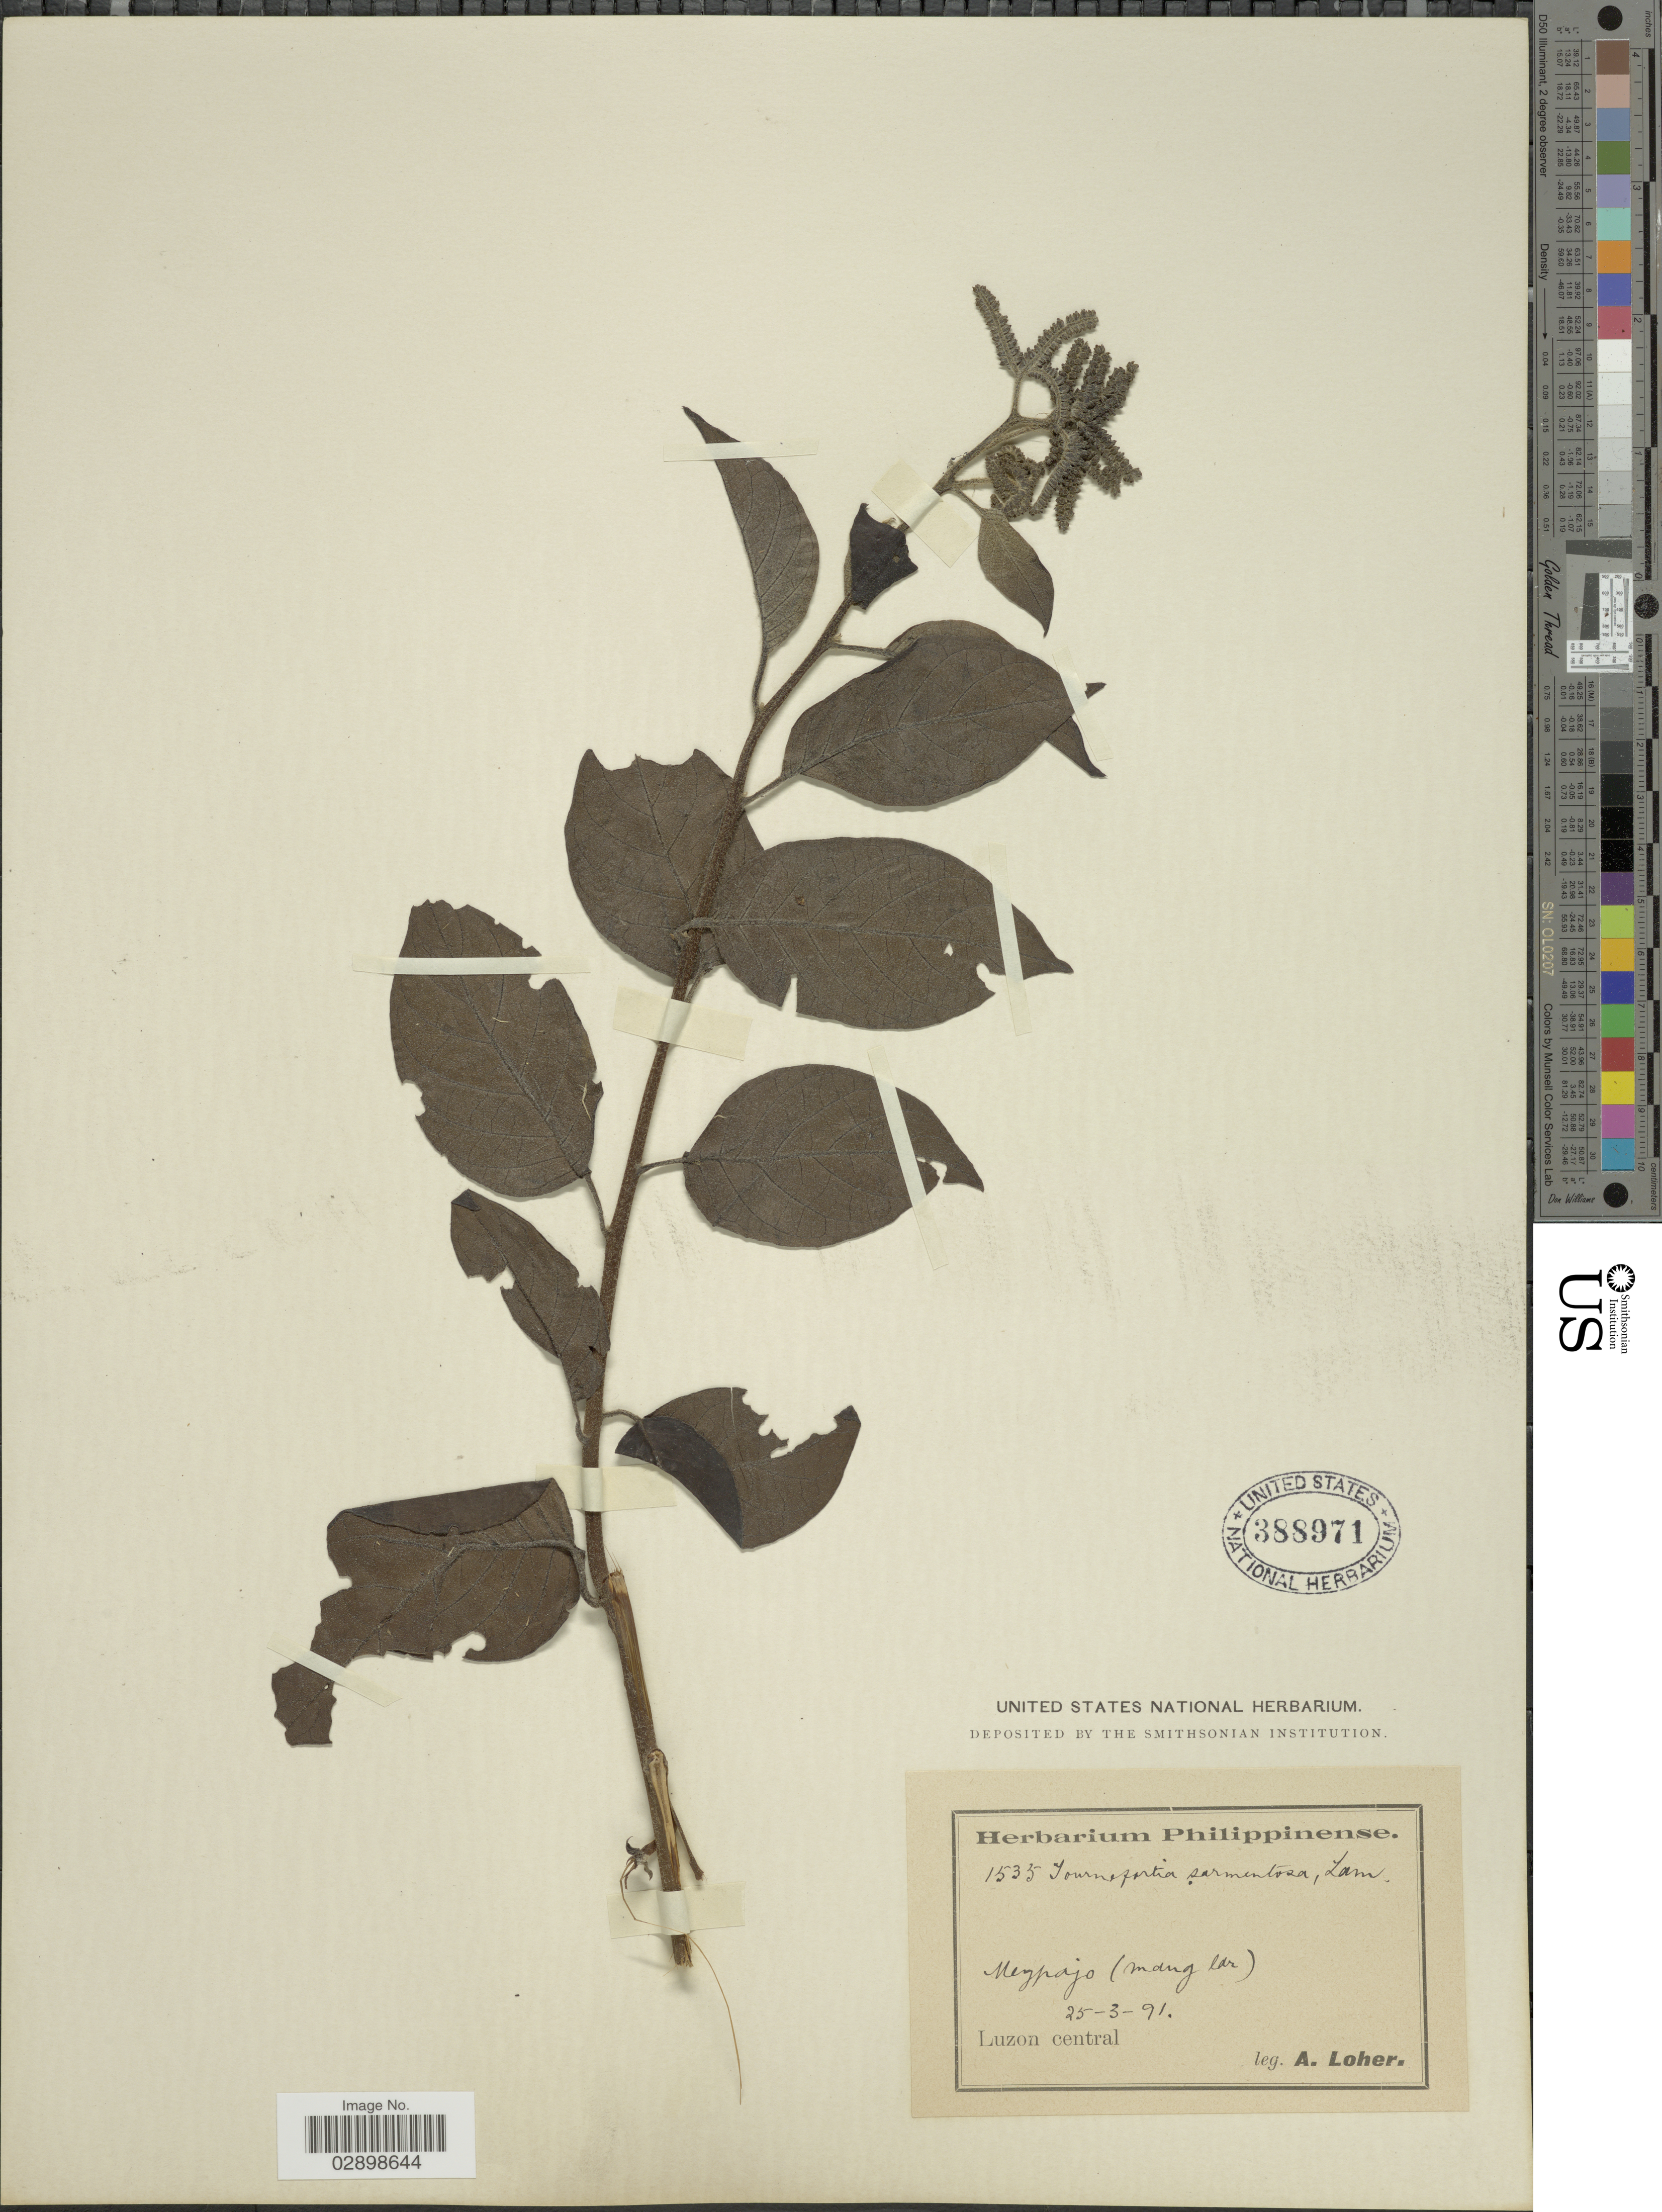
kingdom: Plantae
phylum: Tracheophyta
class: Magnoliopsida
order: Boraginales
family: Heliotropiaceae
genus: Tournefortia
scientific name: Tournefortia sarmentosa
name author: Lam.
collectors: A. Loher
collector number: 1535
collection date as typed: Transcribed d/m/y: 25/3/91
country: Philippines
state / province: Central Luzon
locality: Maypajo (Manglar)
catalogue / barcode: US 388971